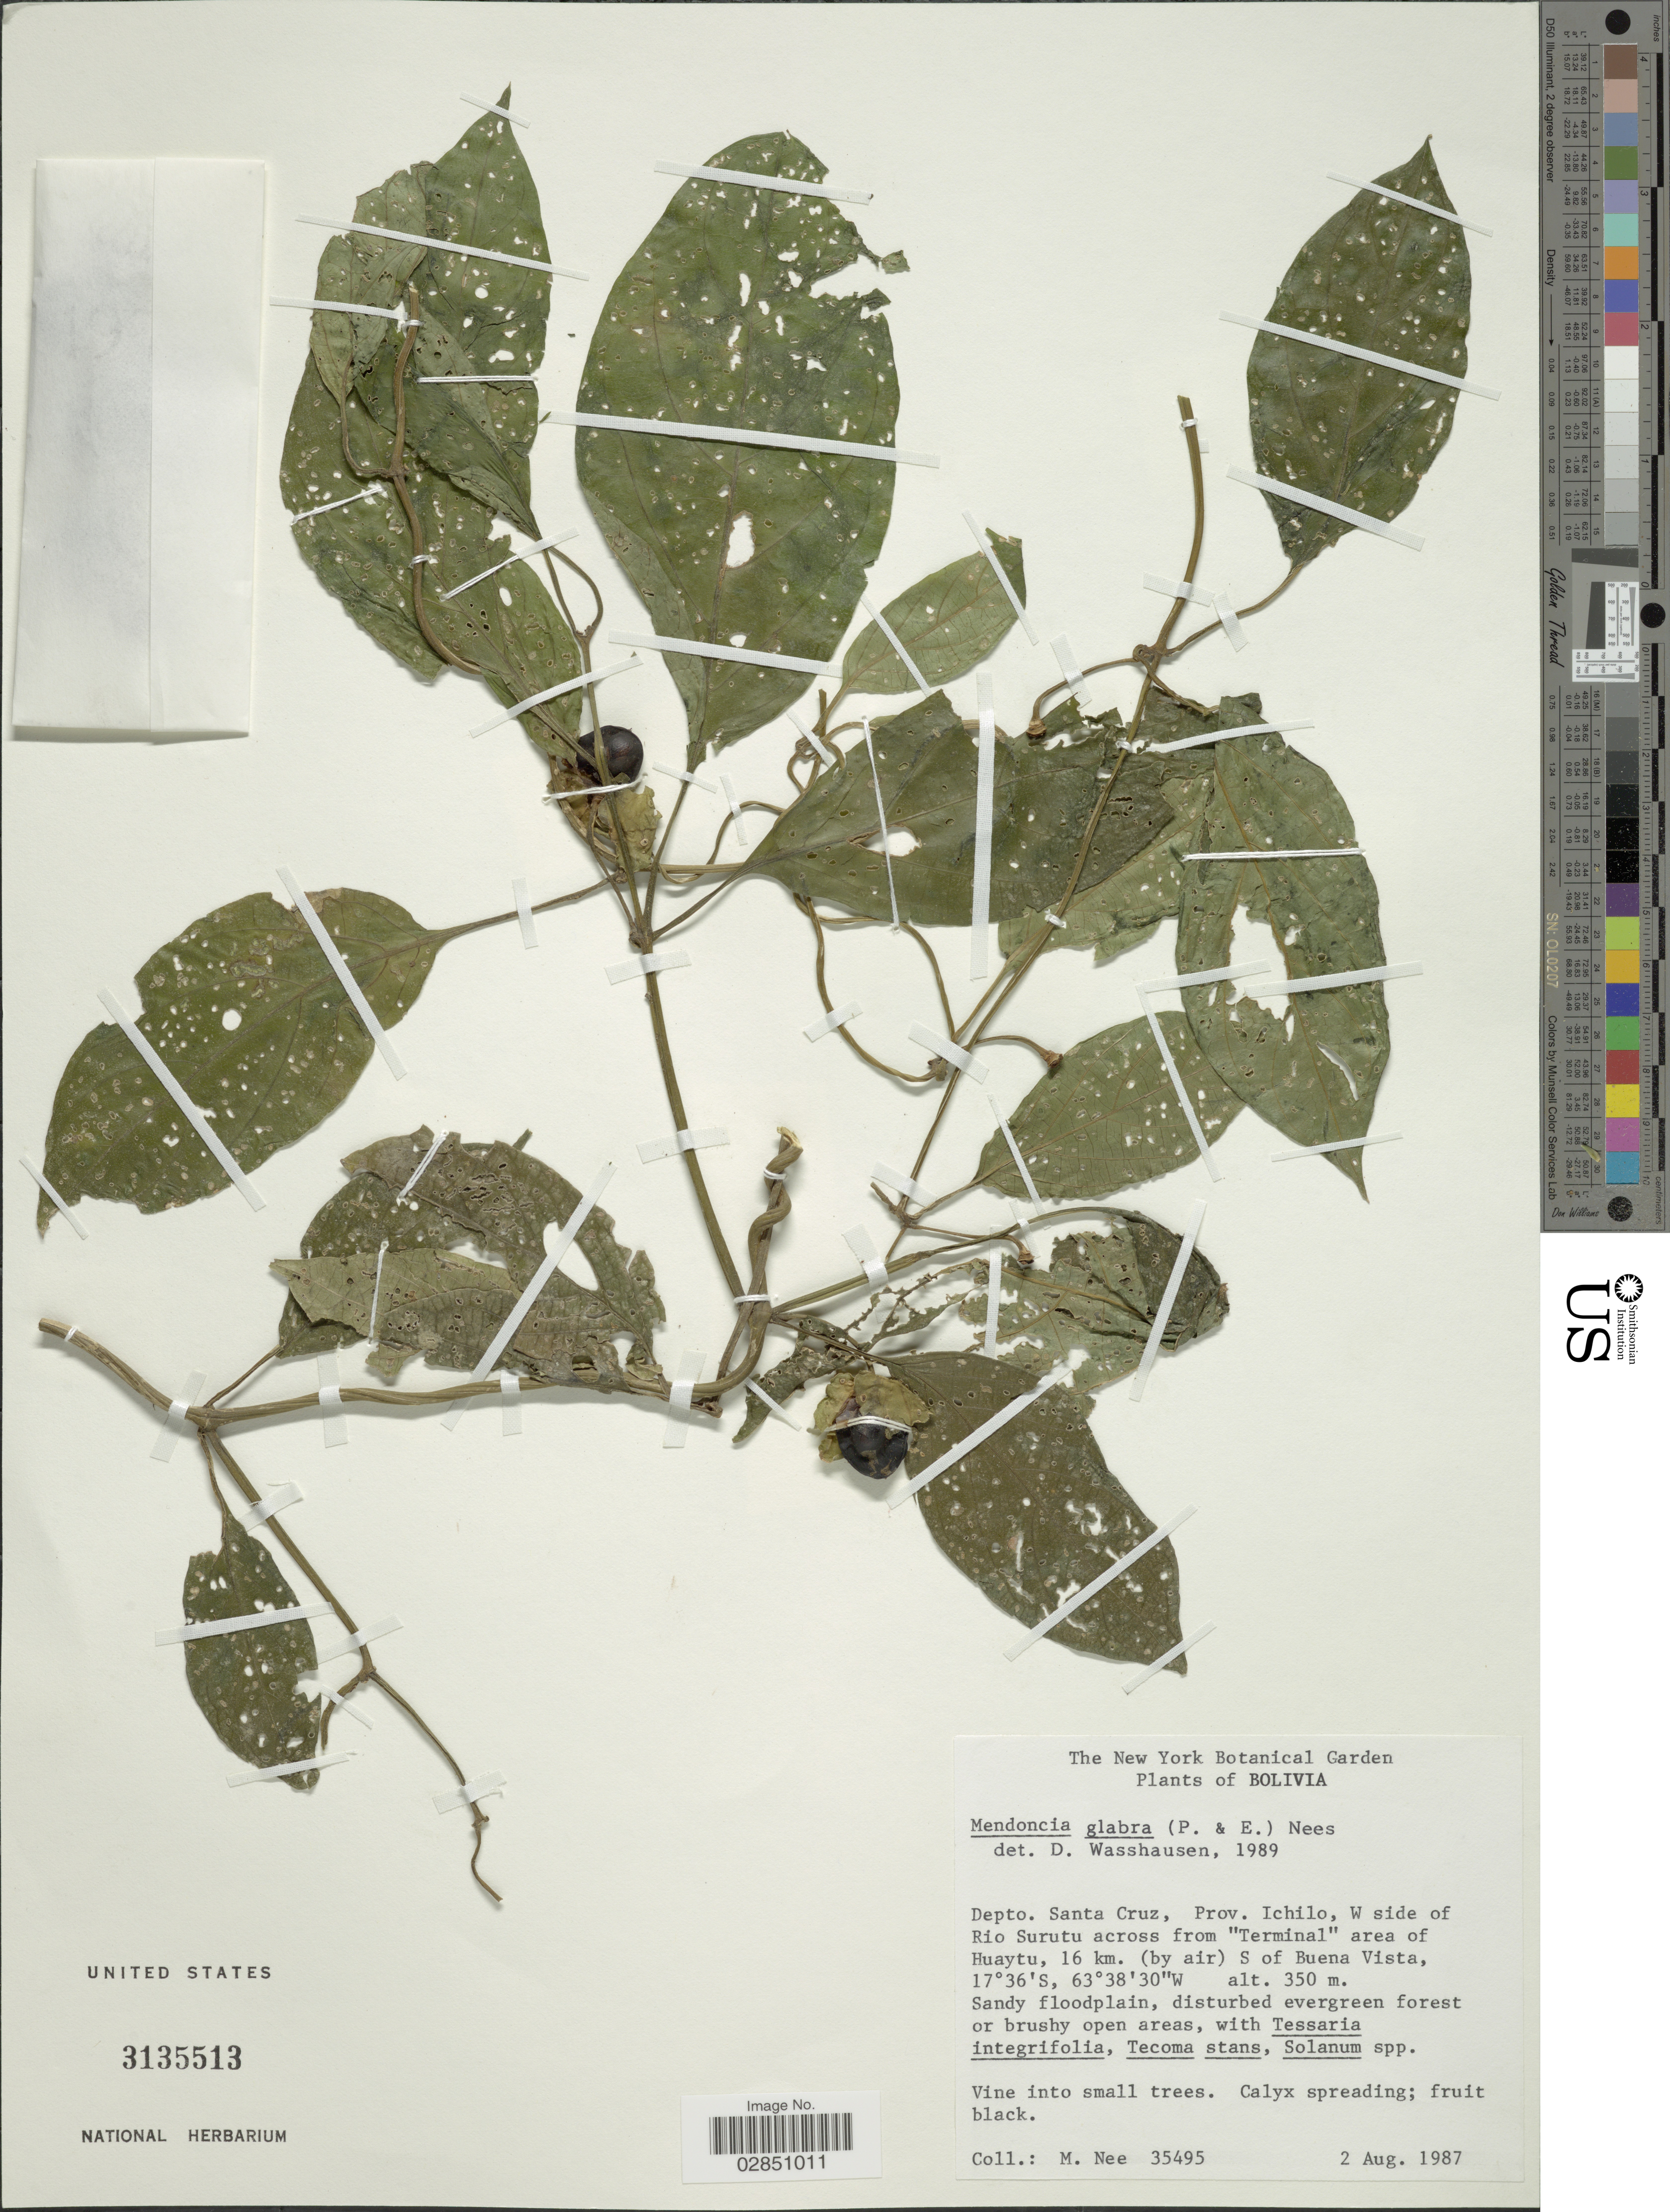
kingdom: Plantae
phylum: Tracheophyta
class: Magnoliopsida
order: Lamiales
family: Acanthaceae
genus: Mendoncia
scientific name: Mendoncia glabra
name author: (Poepp. & Endl.) Nees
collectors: M. Nee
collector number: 35495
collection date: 1987-08-02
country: Bolivia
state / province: Santa Cruz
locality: Depto. Santa Cruz, Prov. Ichilo, W side of Rio Surutu across from "Terminal" area of Huaytu, 16 km. (by air) S of Buena Vista.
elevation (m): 350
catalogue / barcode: US 3135513